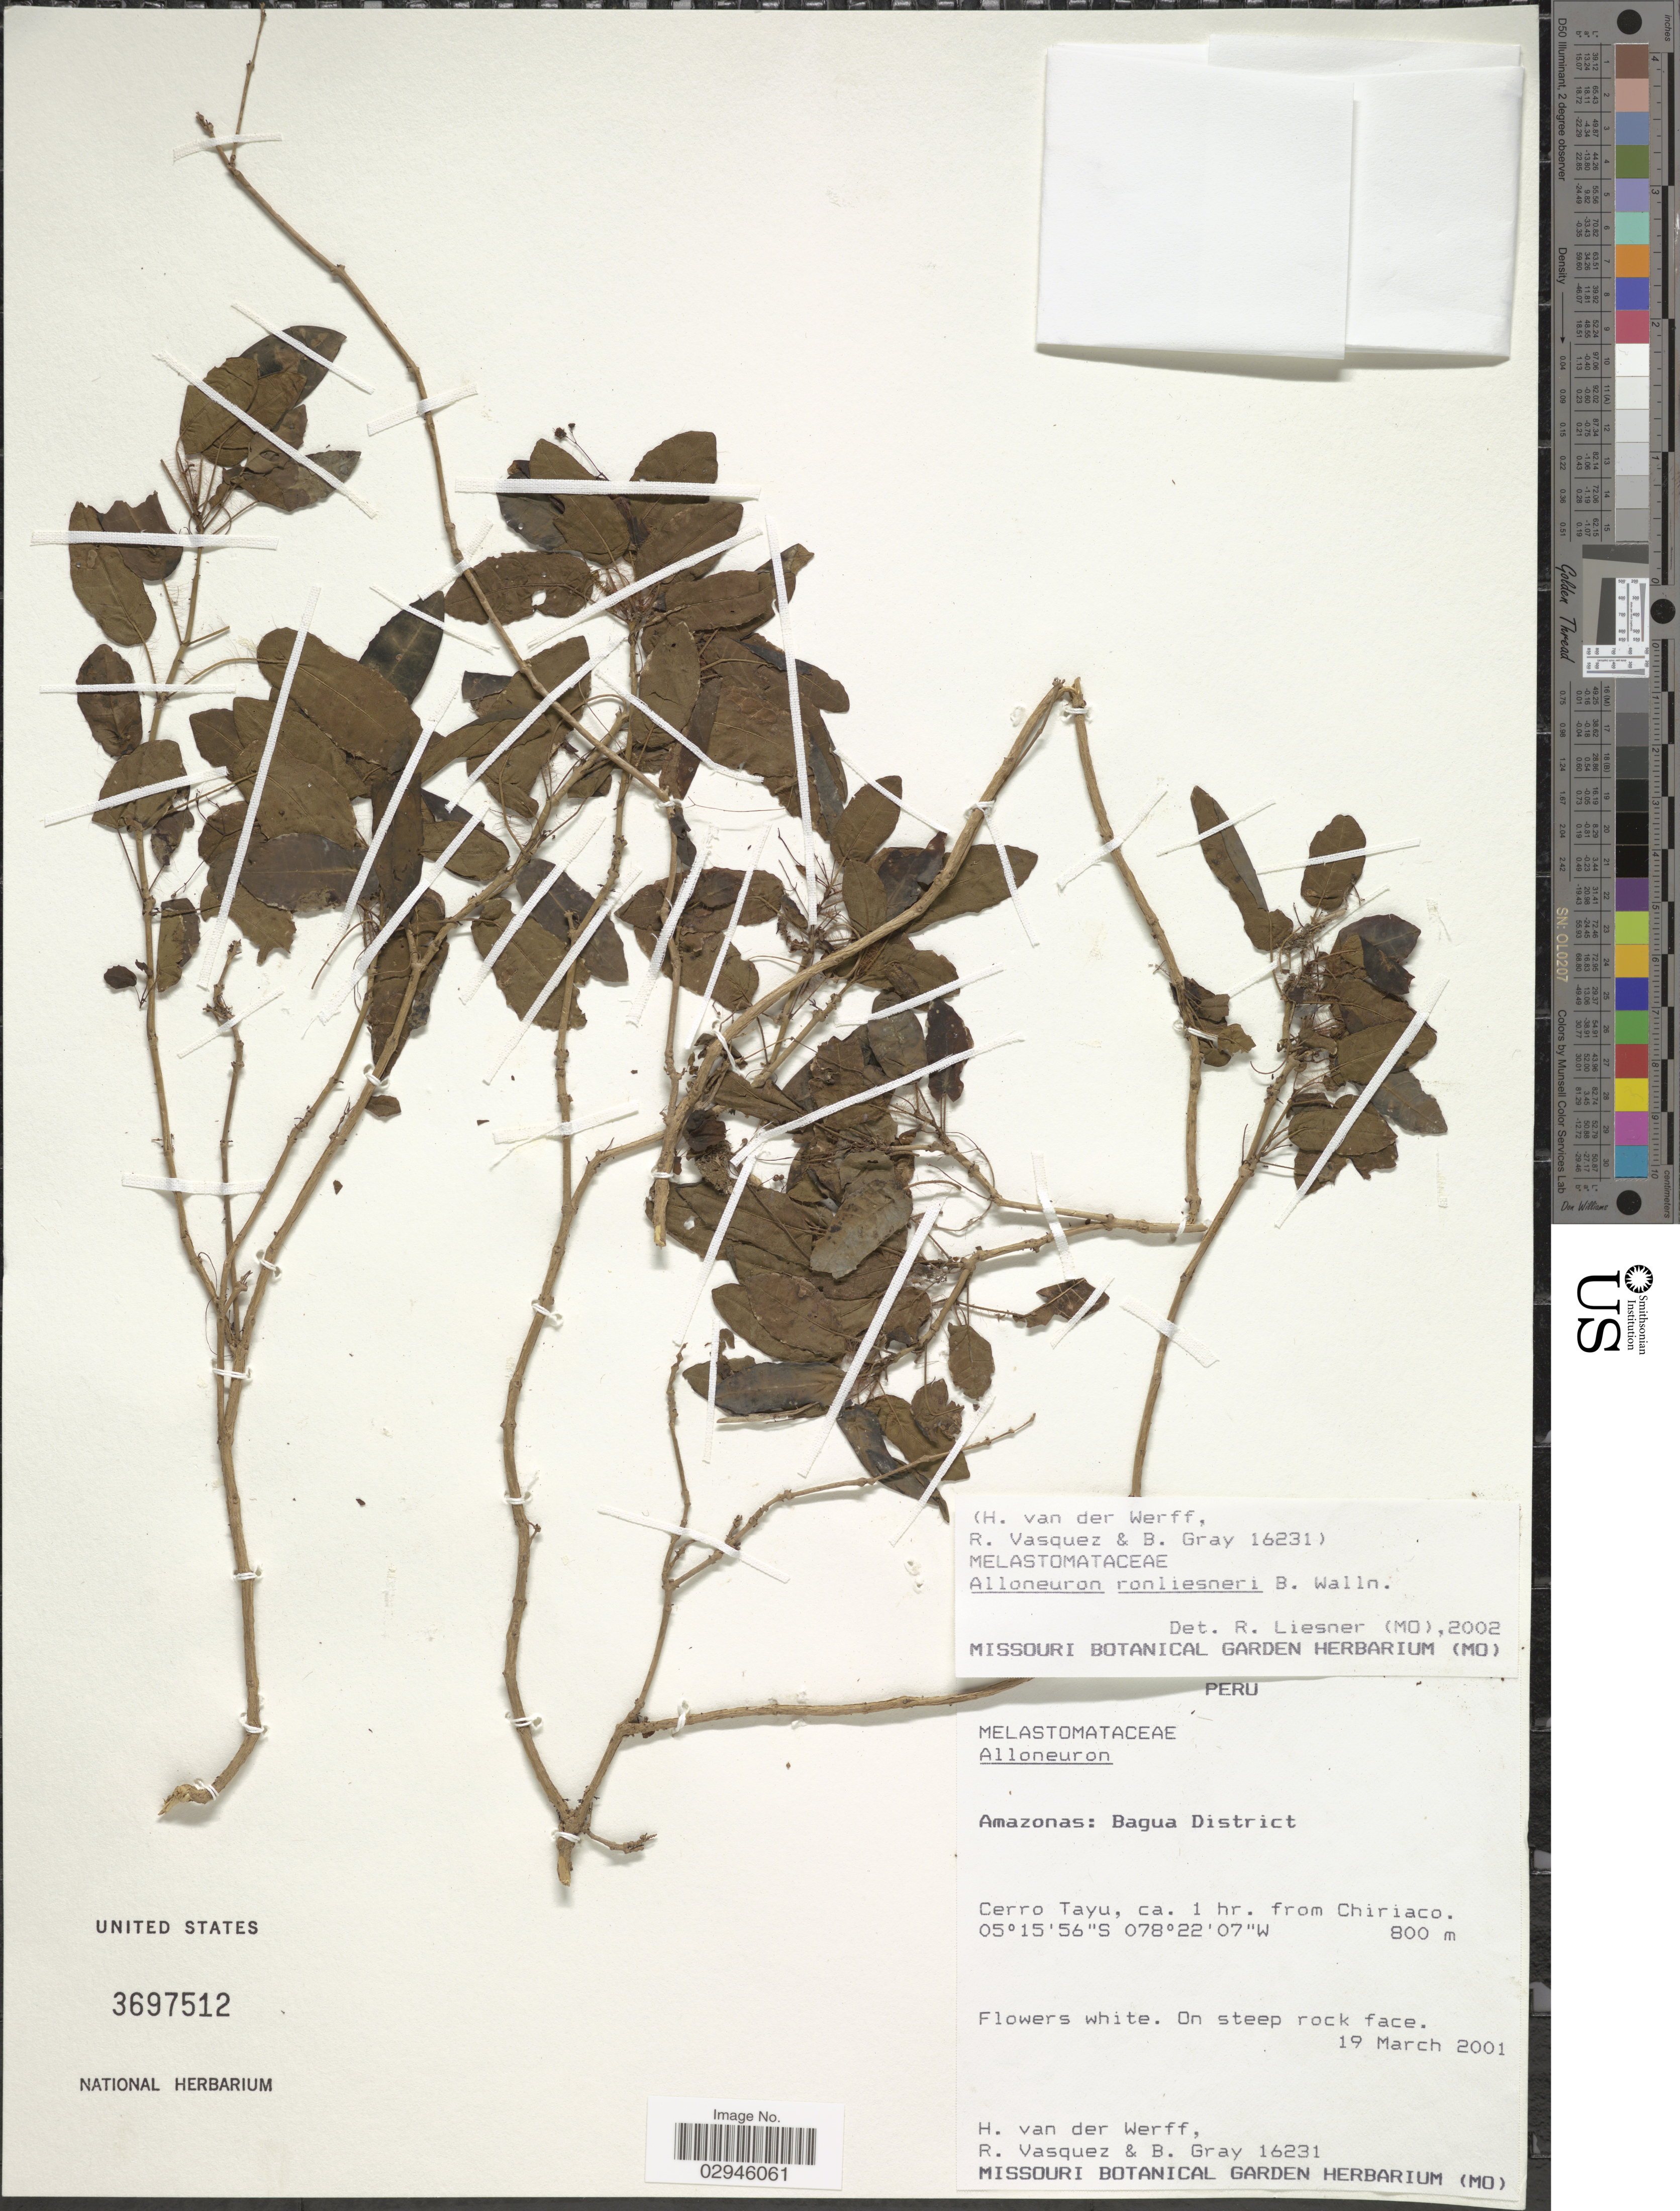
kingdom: Plantae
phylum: Tracheophyta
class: Magnoliopsida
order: Myrtales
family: Melastomataceae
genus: Alloneuron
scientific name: Alloneuron ronliesneri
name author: B. Walln.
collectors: H. van der Werff, R. Vasquez & B. Gray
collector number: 16231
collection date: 2001-03-19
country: Peru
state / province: Amazonas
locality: Bagua District. Cerro Tayu, ca. 1 hr. from Chiriaco.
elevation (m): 800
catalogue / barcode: US 3697512